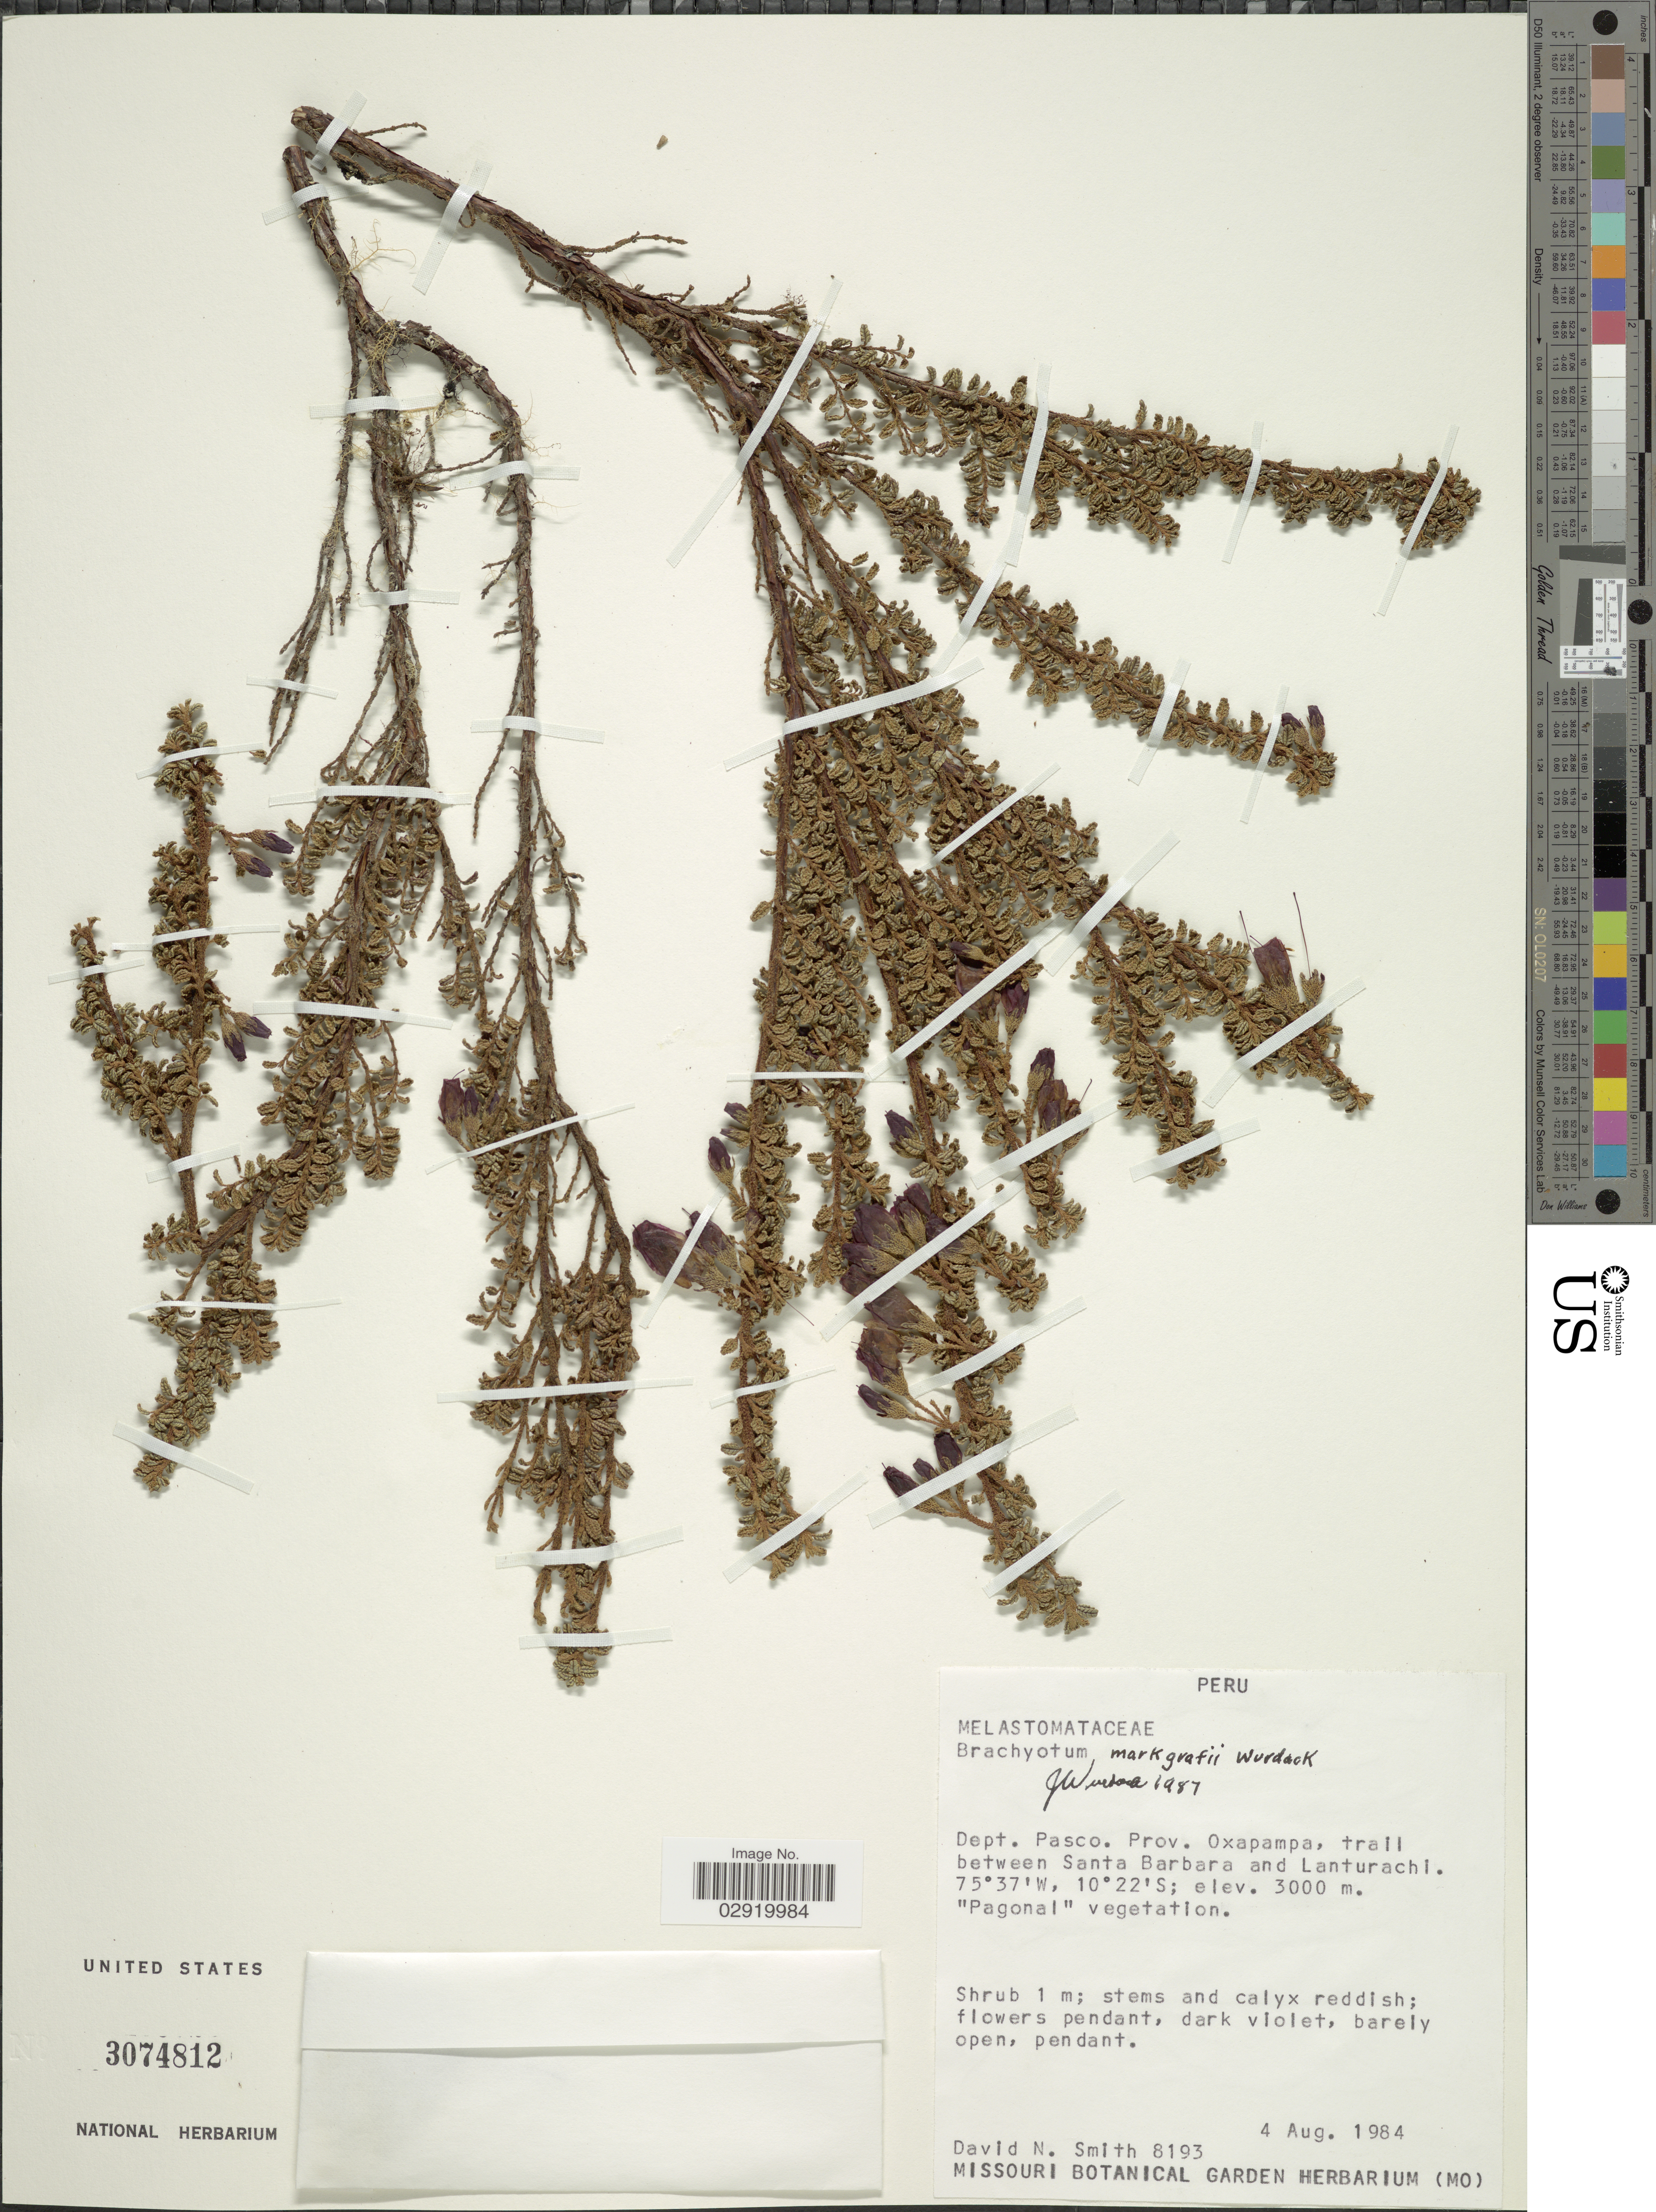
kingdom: Plantae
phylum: Tracheophyta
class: Magnoliopsida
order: Myrtales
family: Melastomataceae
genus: Brachyotum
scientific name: Brachyotum markgrafii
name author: Wurdack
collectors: D. Smith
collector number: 8193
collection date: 1984-08-04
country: Peru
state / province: Pasco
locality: Prov. Oxapampa, trail between Santa Barbara and Lanturachi.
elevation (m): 3000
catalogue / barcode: US 3074812